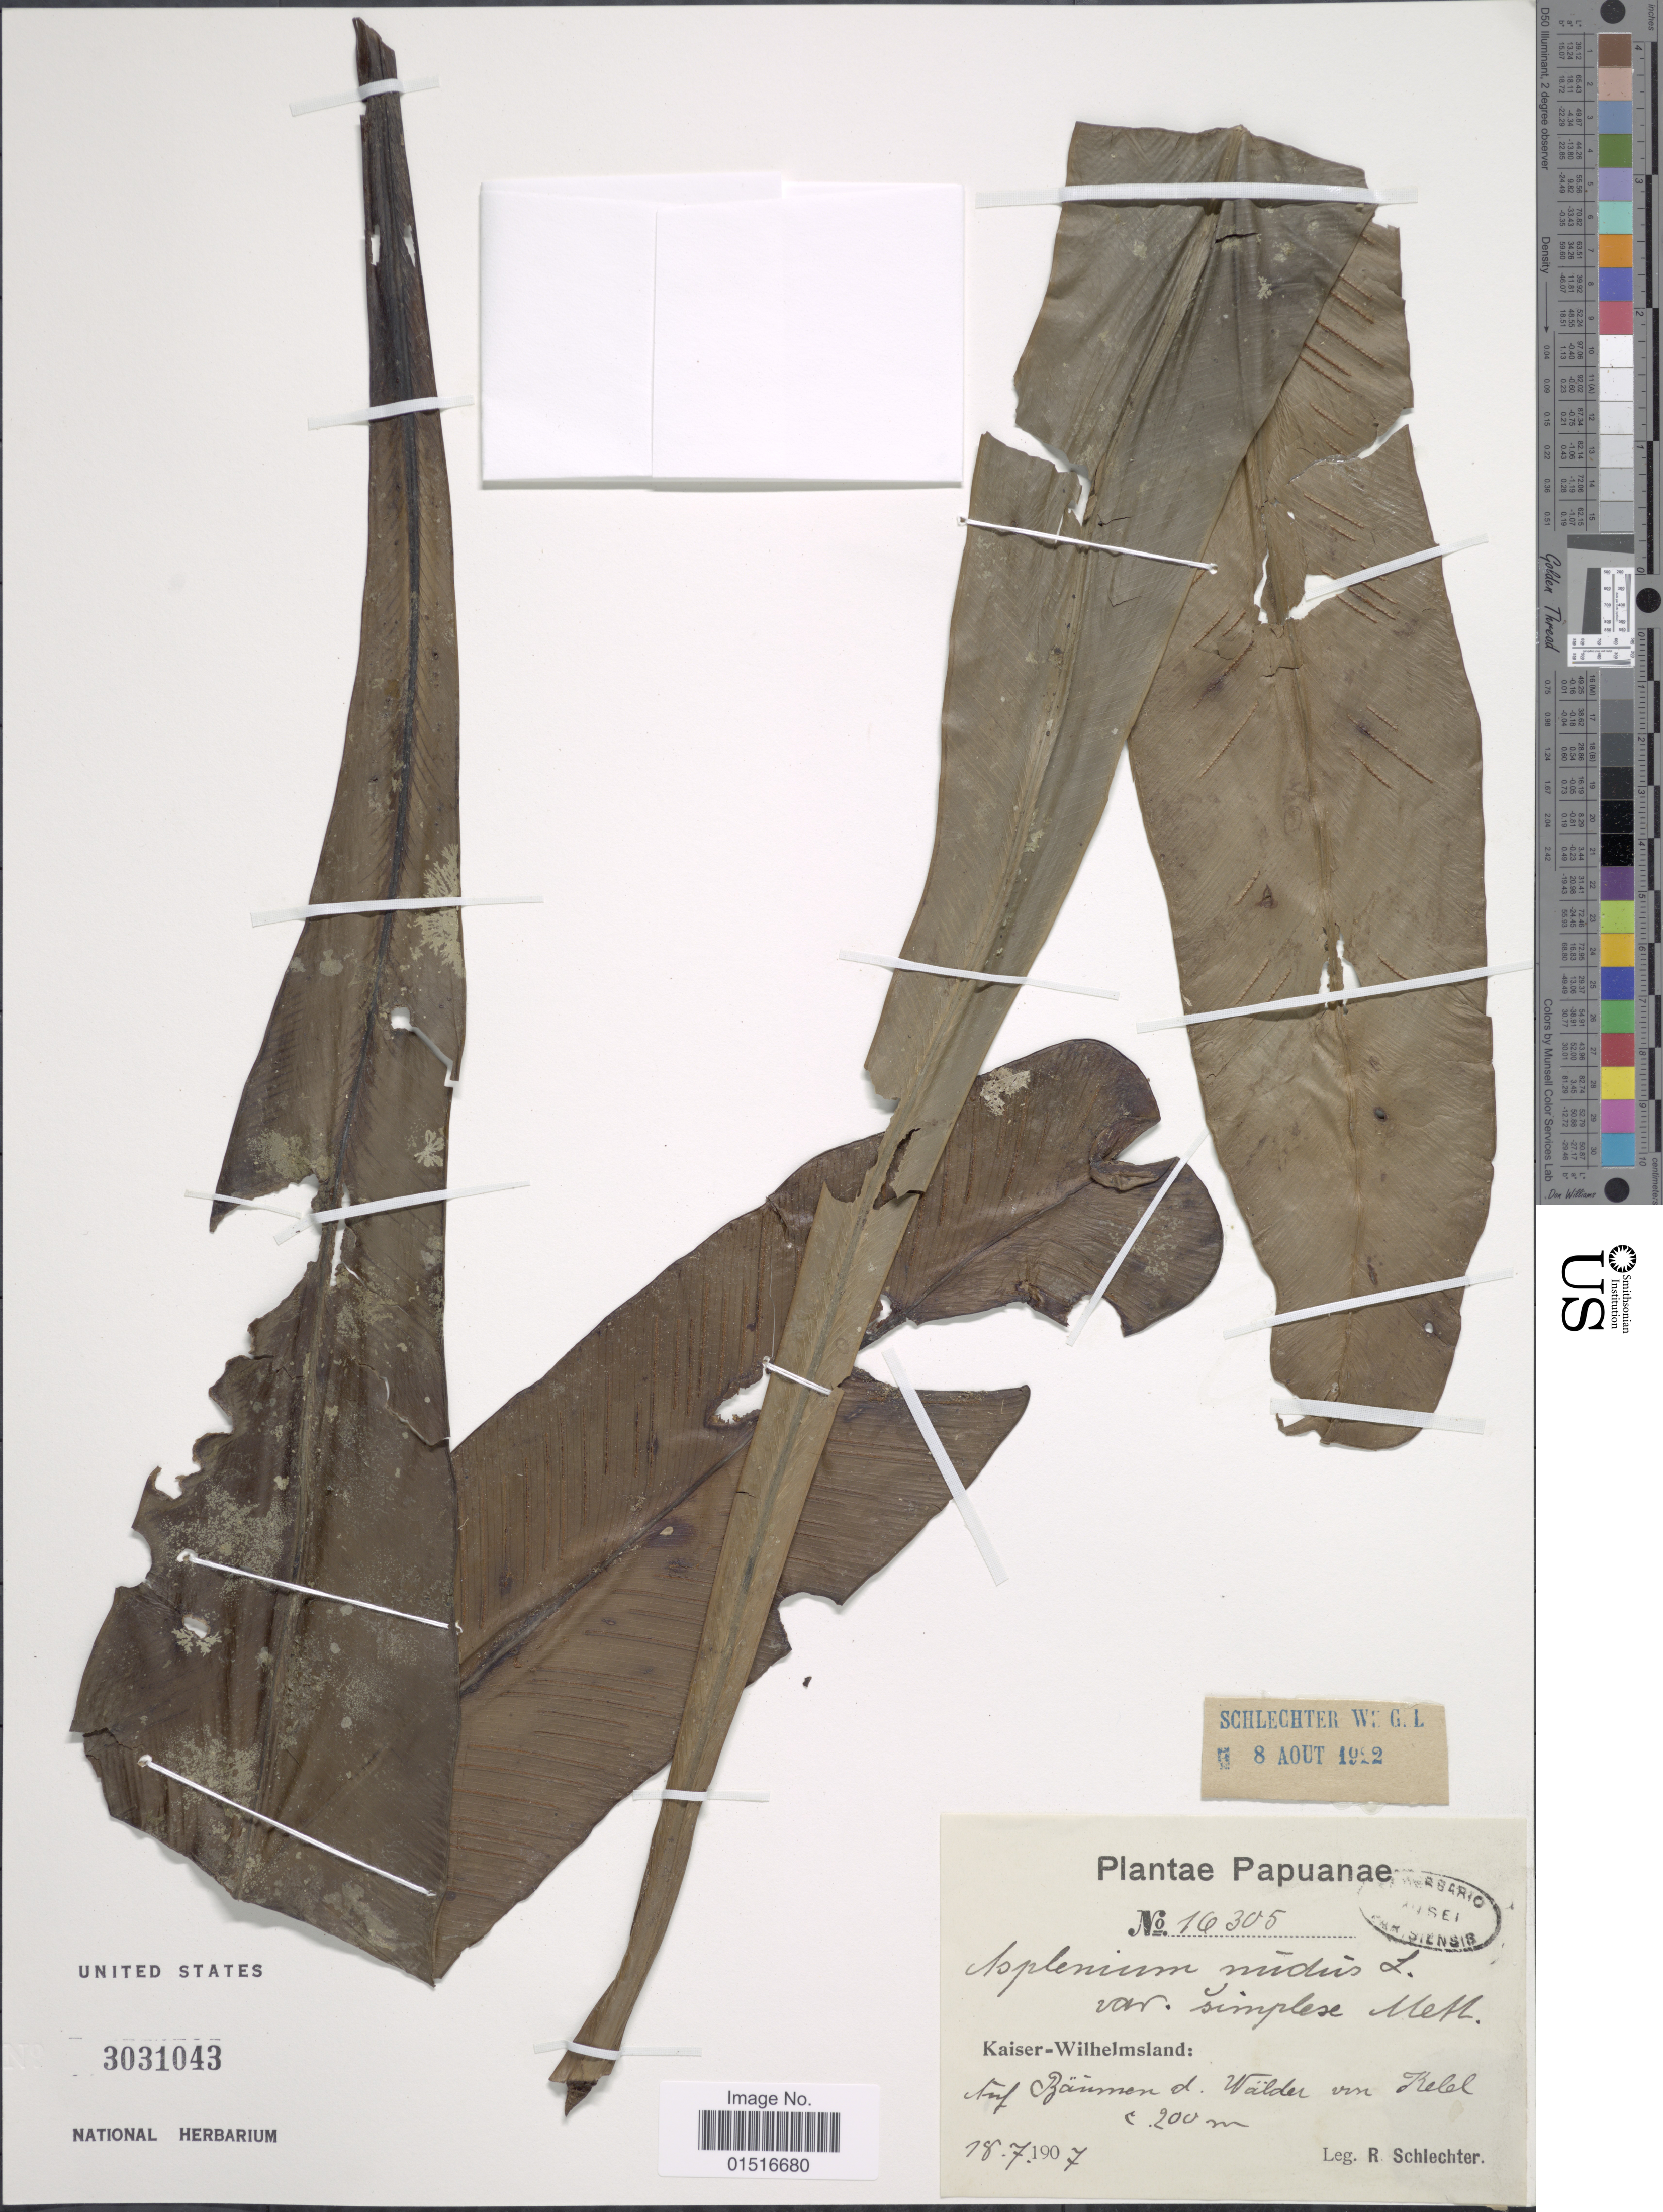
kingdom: Plantae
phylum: Tracheophyta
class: Polypodiopsida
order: Polypodiales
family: Aspleniaceae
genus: Asplenium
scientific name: Asplenium nidus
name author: L.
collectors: F. R. R. Schlechter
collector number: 16305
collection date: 1907-07-18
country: Papua New Guinea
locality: Kaiser-Wilhelmsland: Auf Bäumen d. Wälder von Kelel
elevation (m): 200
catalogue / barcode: US 3031043